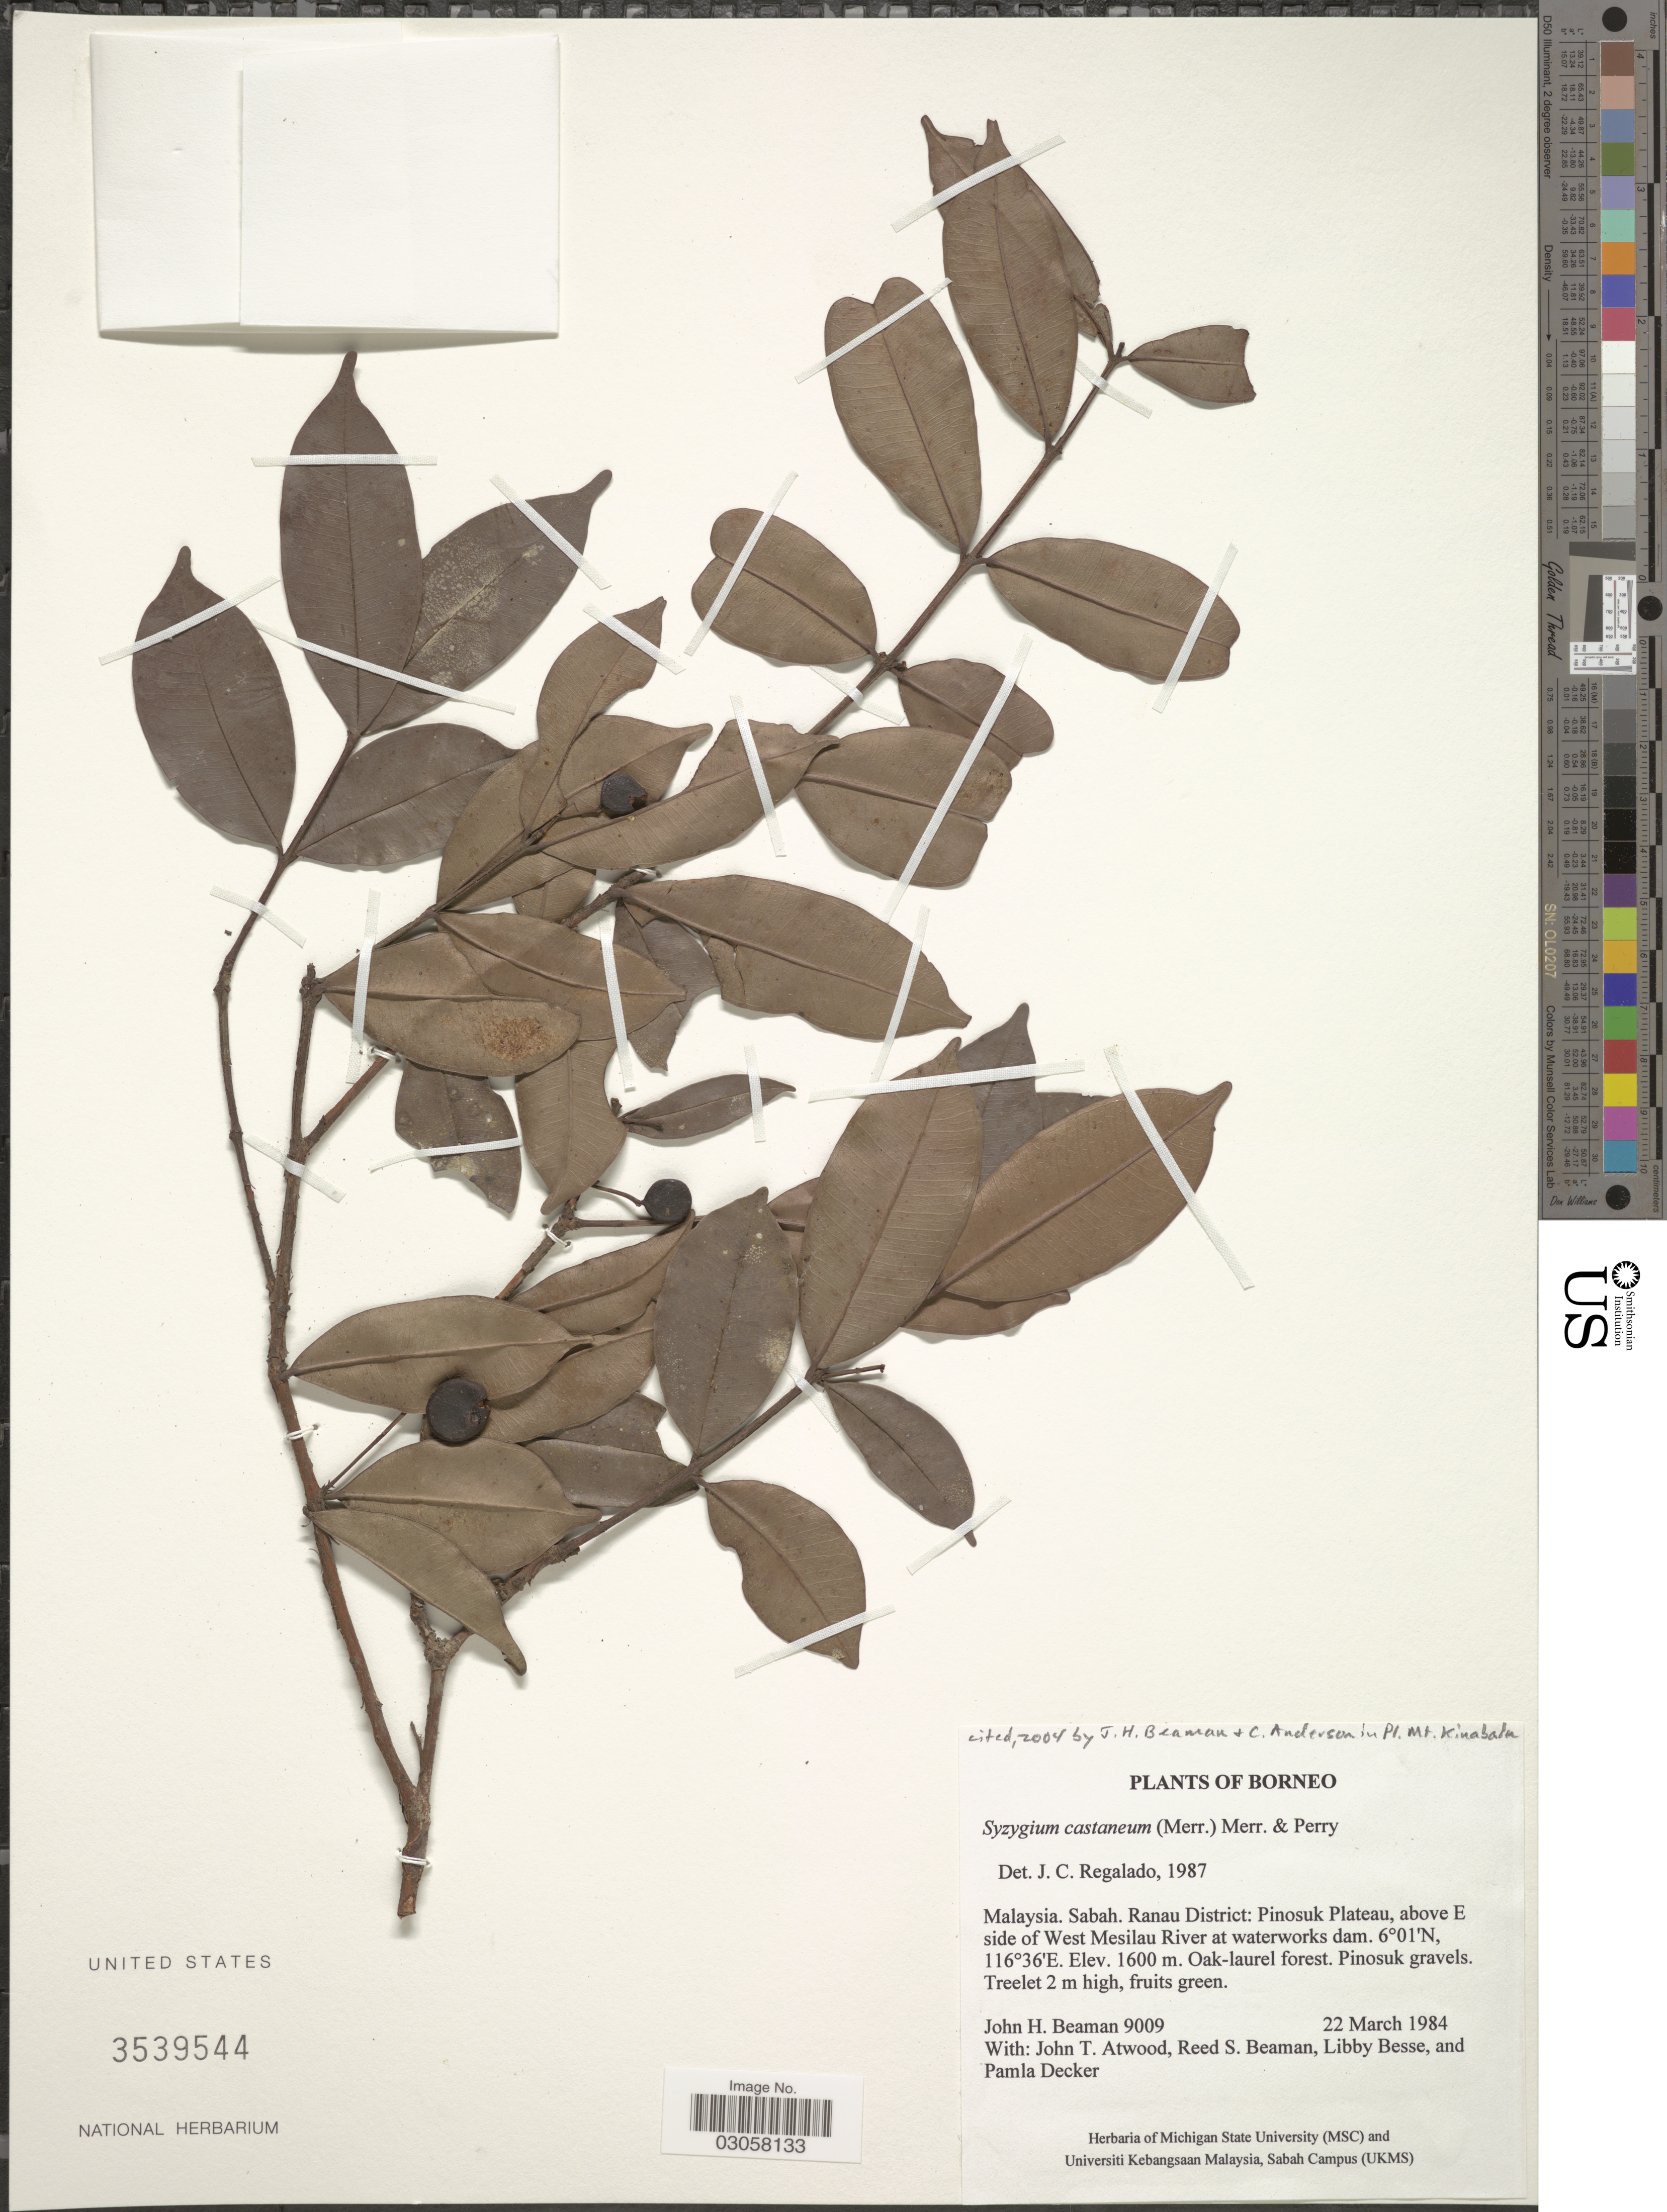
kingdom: Plantae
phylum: Tracheophyta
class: Magnoliopsida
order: Myrtales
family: Myrtaceae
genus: Syzygium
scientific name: Syzygium castaneum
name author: (Merr.) Merr. & L.M. Perry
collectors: J. H. Beaman, J. T. Atwood, R. S. Beaman, L. Besse & P. Decker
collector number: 9009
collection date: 1984-03-22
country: Malaysia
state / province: Sabah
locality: Borneo. Ranau District: Pinosuk Plateau, above E side of West Mesilau River at waterworks dam.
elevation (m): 1600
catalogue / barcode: US 3539544